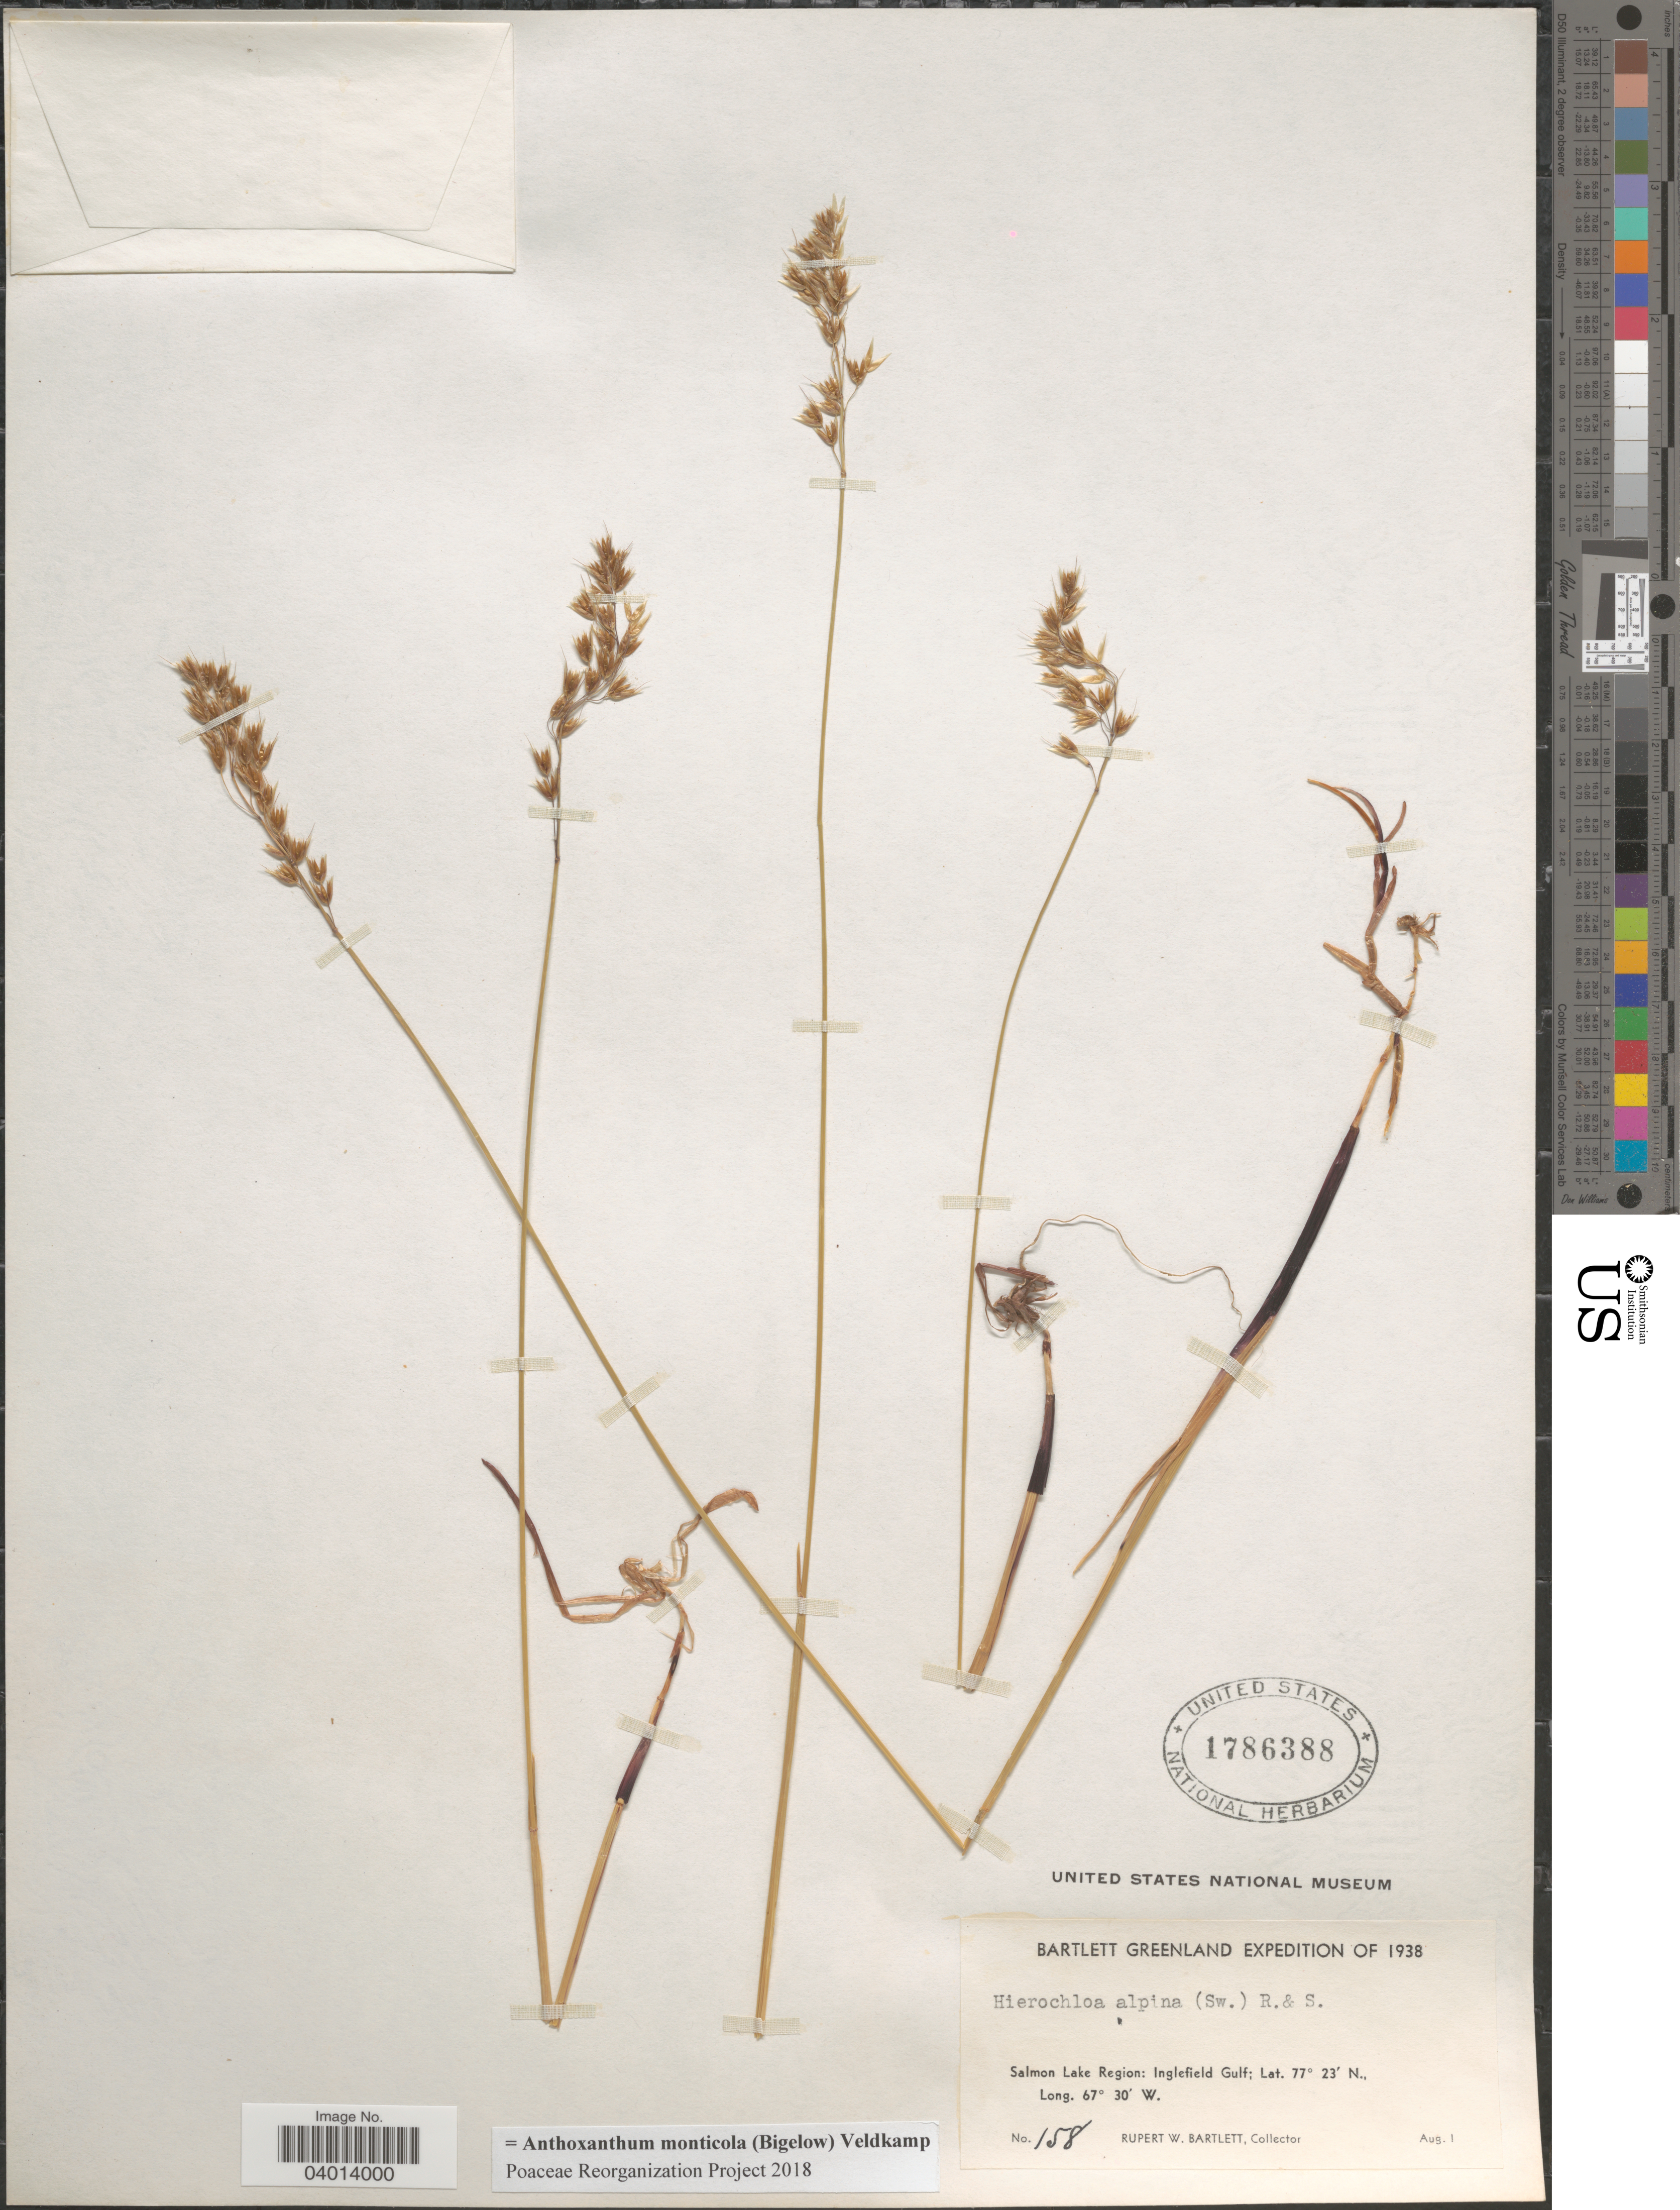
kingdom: Plantae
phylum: Tracheophyta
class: Liliopsida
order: Poales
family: Poaceae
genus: Anthoxanthum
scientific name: Anthoxanthum monticola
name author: (Bigelow) Veldkamp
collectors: R. W. Bartlett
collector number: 158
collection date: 1938-08-01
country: Greenland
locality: Salmon Lake Region: Inglefield Gulf.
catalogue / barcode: US 1786388